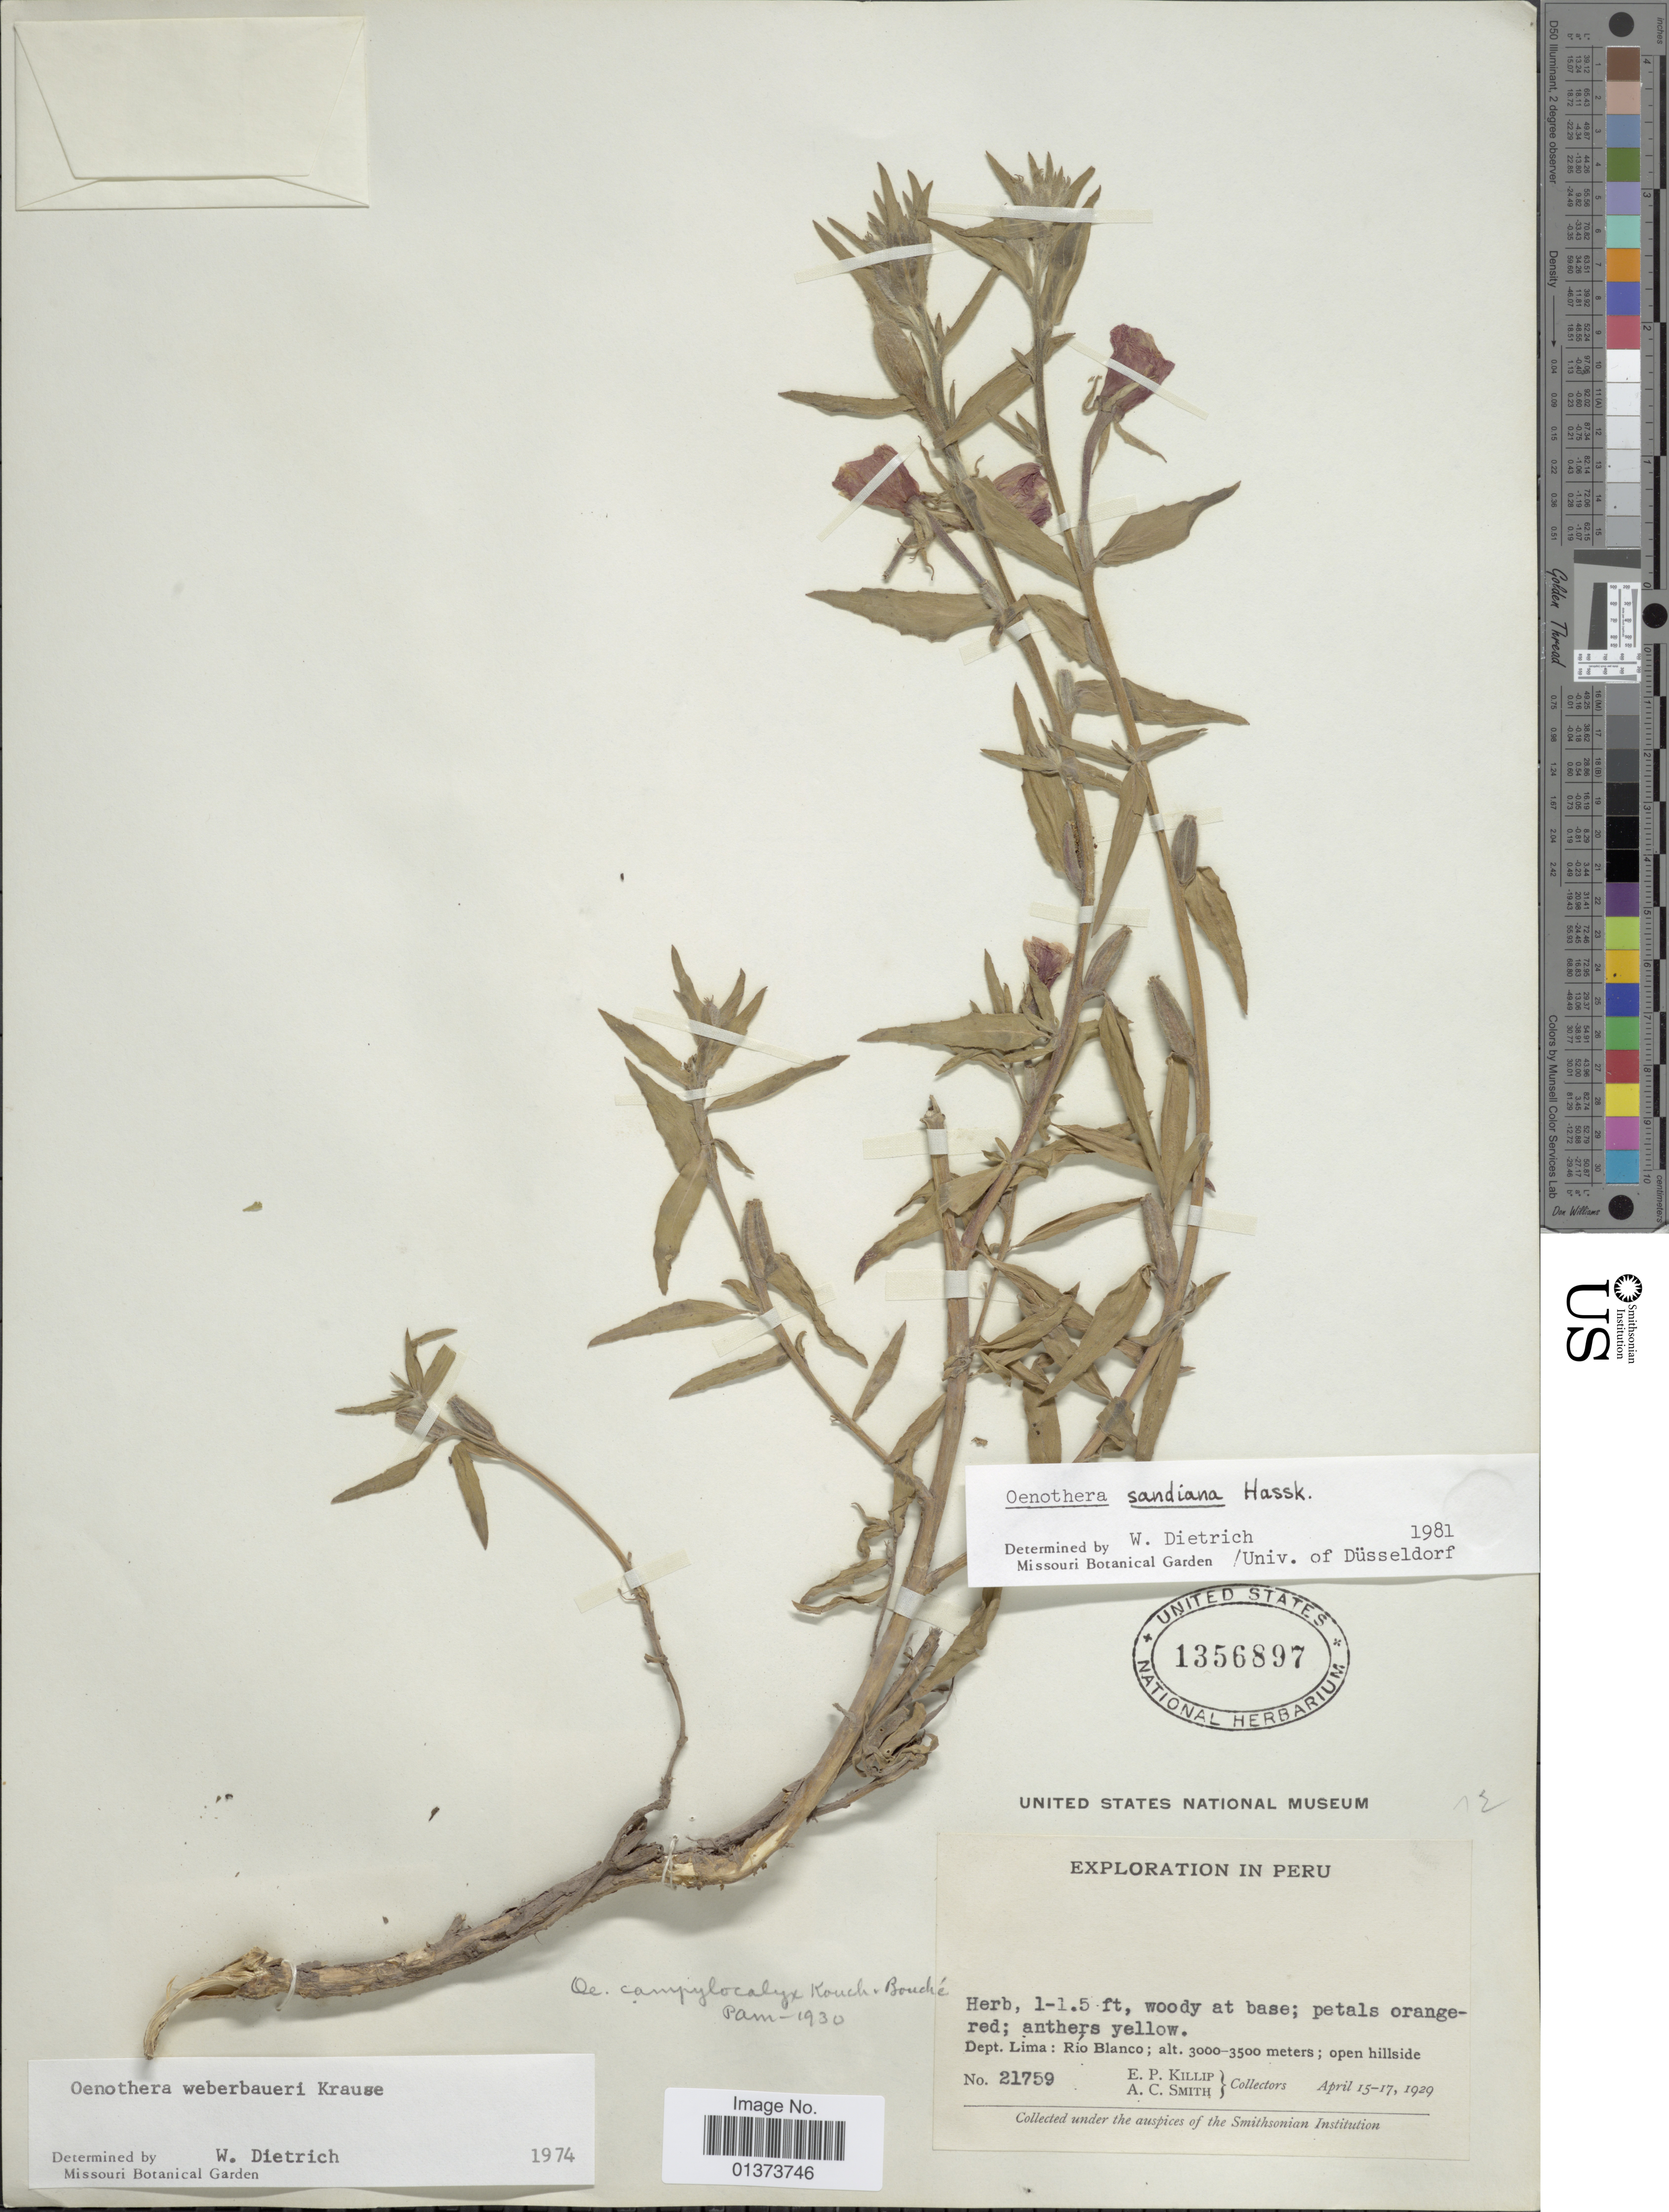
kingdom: Plantae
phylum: Tracheophyta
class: Magnoliopsida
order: Myrtales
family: Onagraceae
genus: Oenothera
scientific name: Oenothera sandiana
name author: Hassk.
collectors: E. P. Killip & A. C. Smith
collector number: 21759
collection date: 1929-04-15/1929-04-17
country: Peru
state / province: Lima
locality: Rio Blanco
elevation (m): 3000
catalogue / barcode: US 1356897